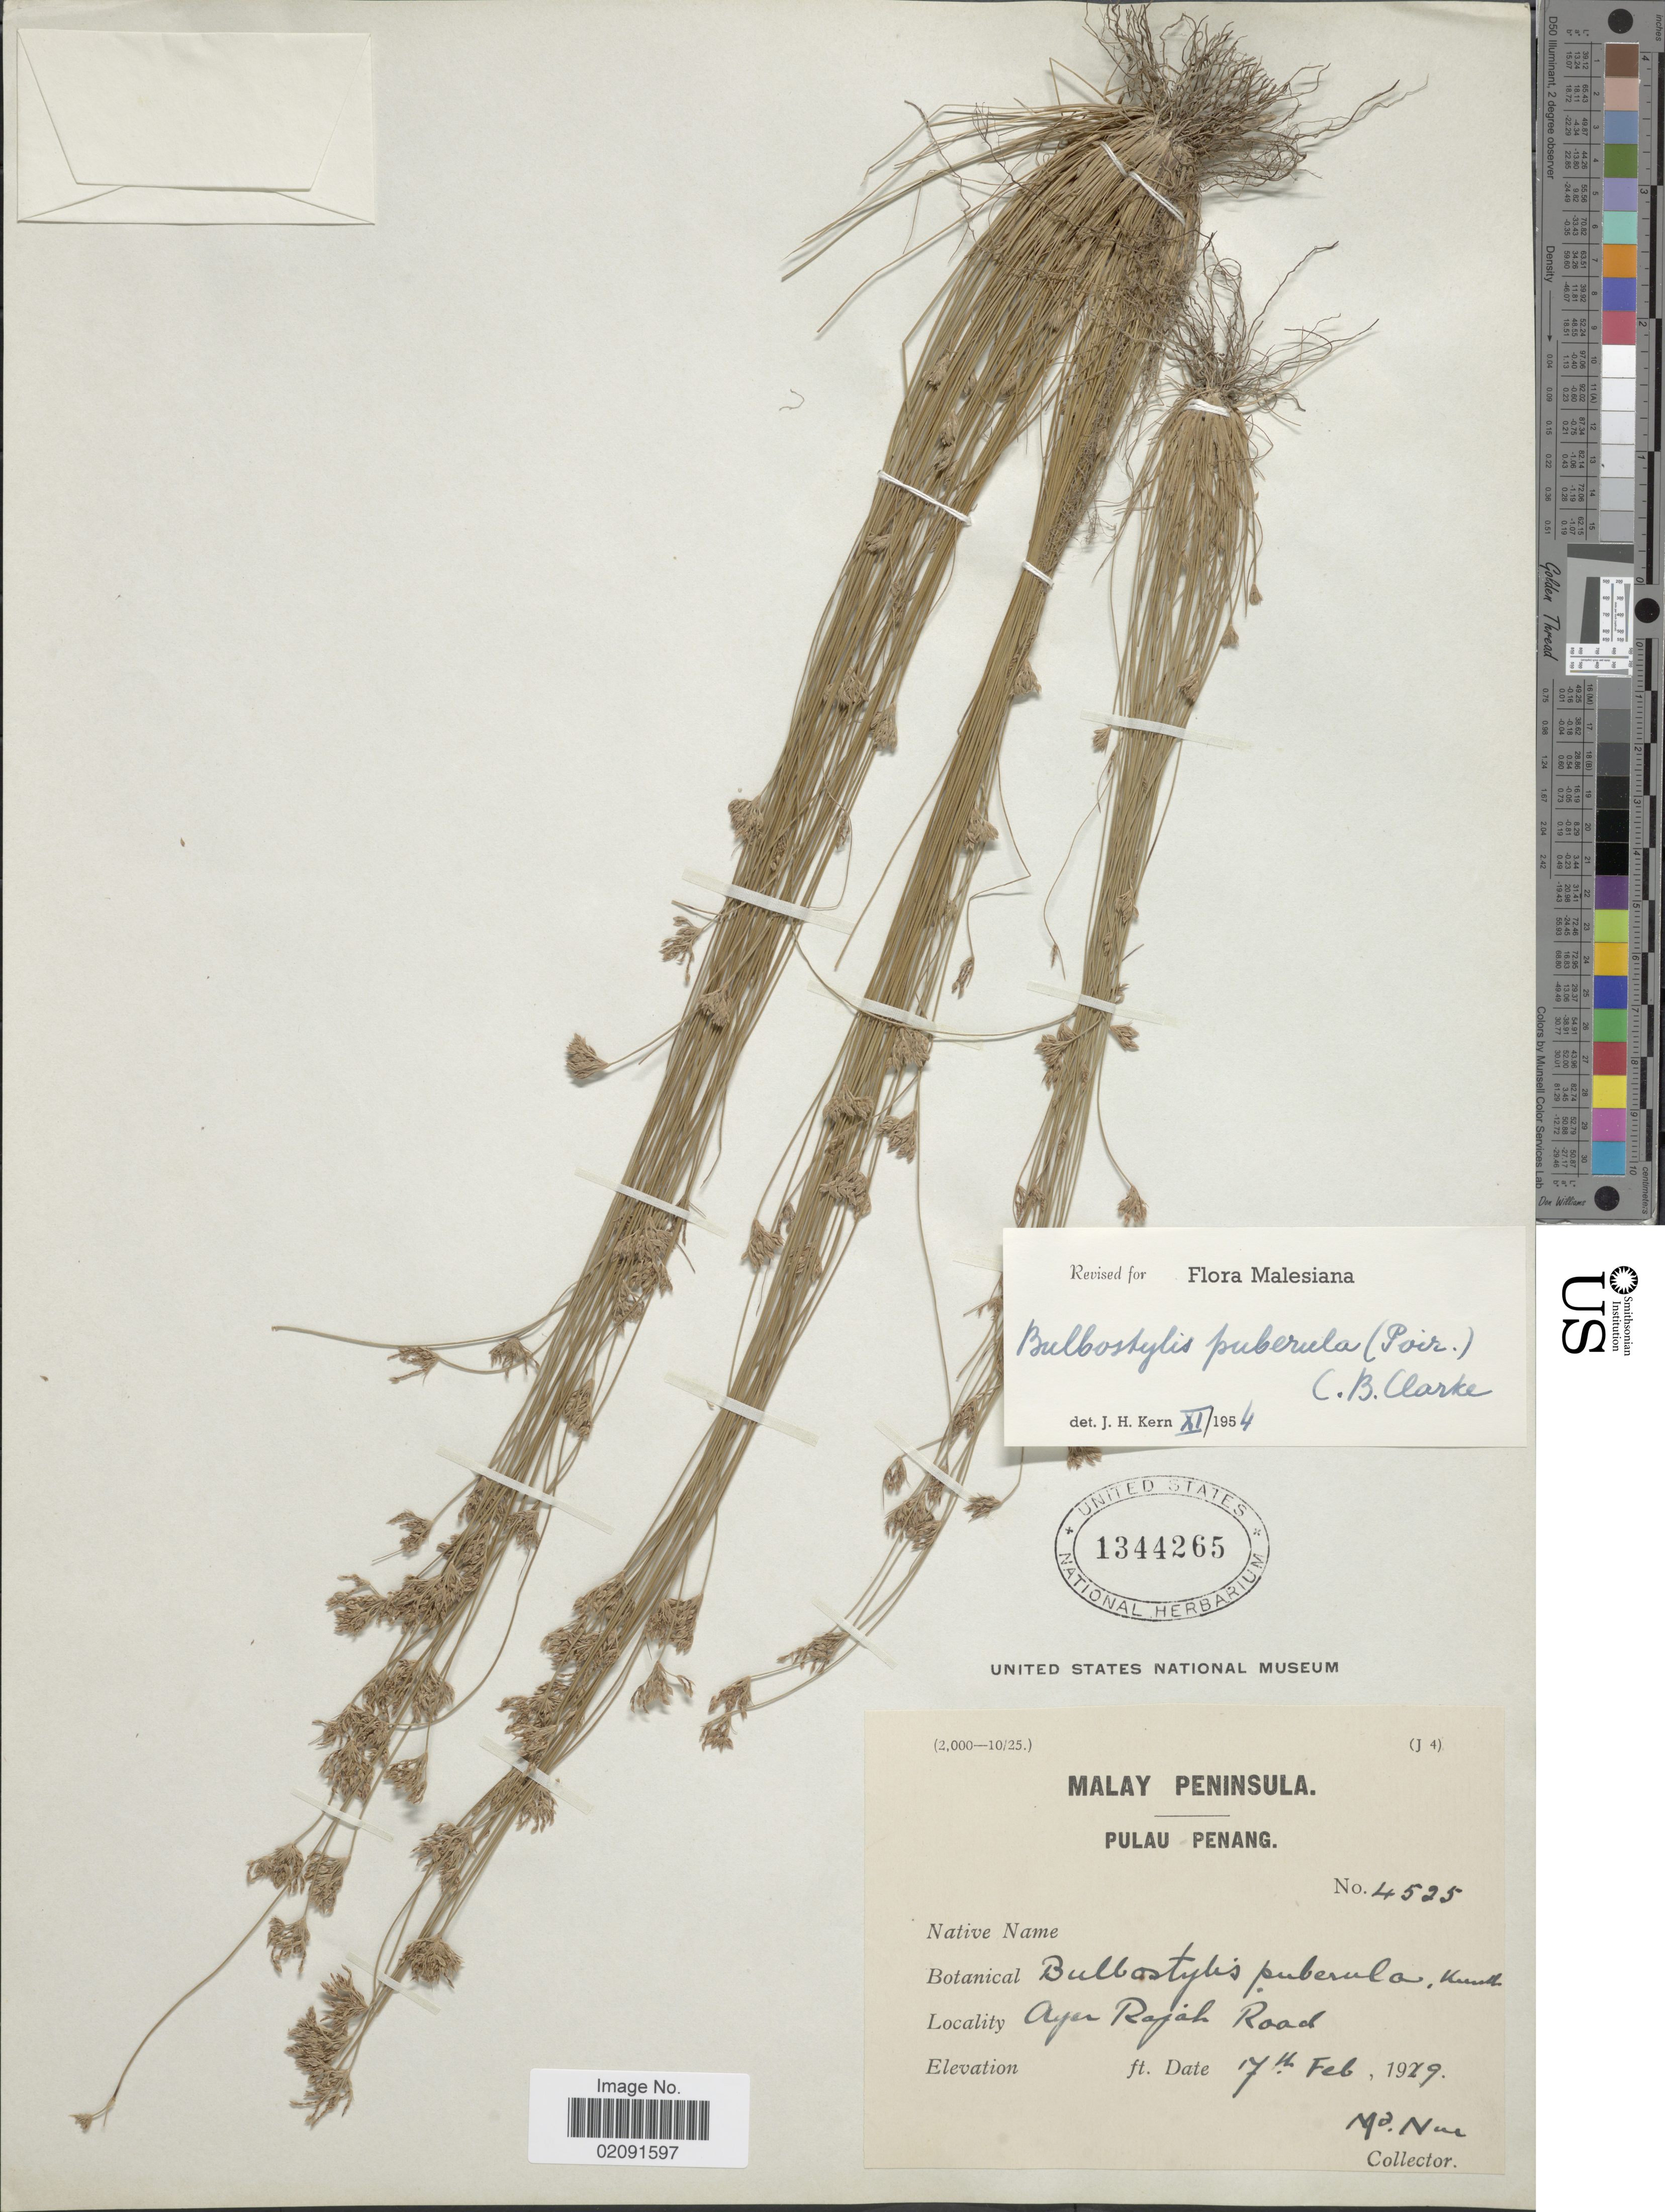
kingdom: Plantae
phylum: Tracheophyta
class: Liliopsida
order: Poales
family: Cyperaceae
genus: Bulbostylis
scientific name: Bulbostylis thouarsii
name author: (Roem. & Schult.) ex Veldkamp & Verloove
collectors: M. Nur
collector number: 4525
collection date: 1919-02-17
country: Malaysia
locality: Malay Peninsula. Pulau Penang. Ayer Rajah Road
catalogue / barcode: US 1344265